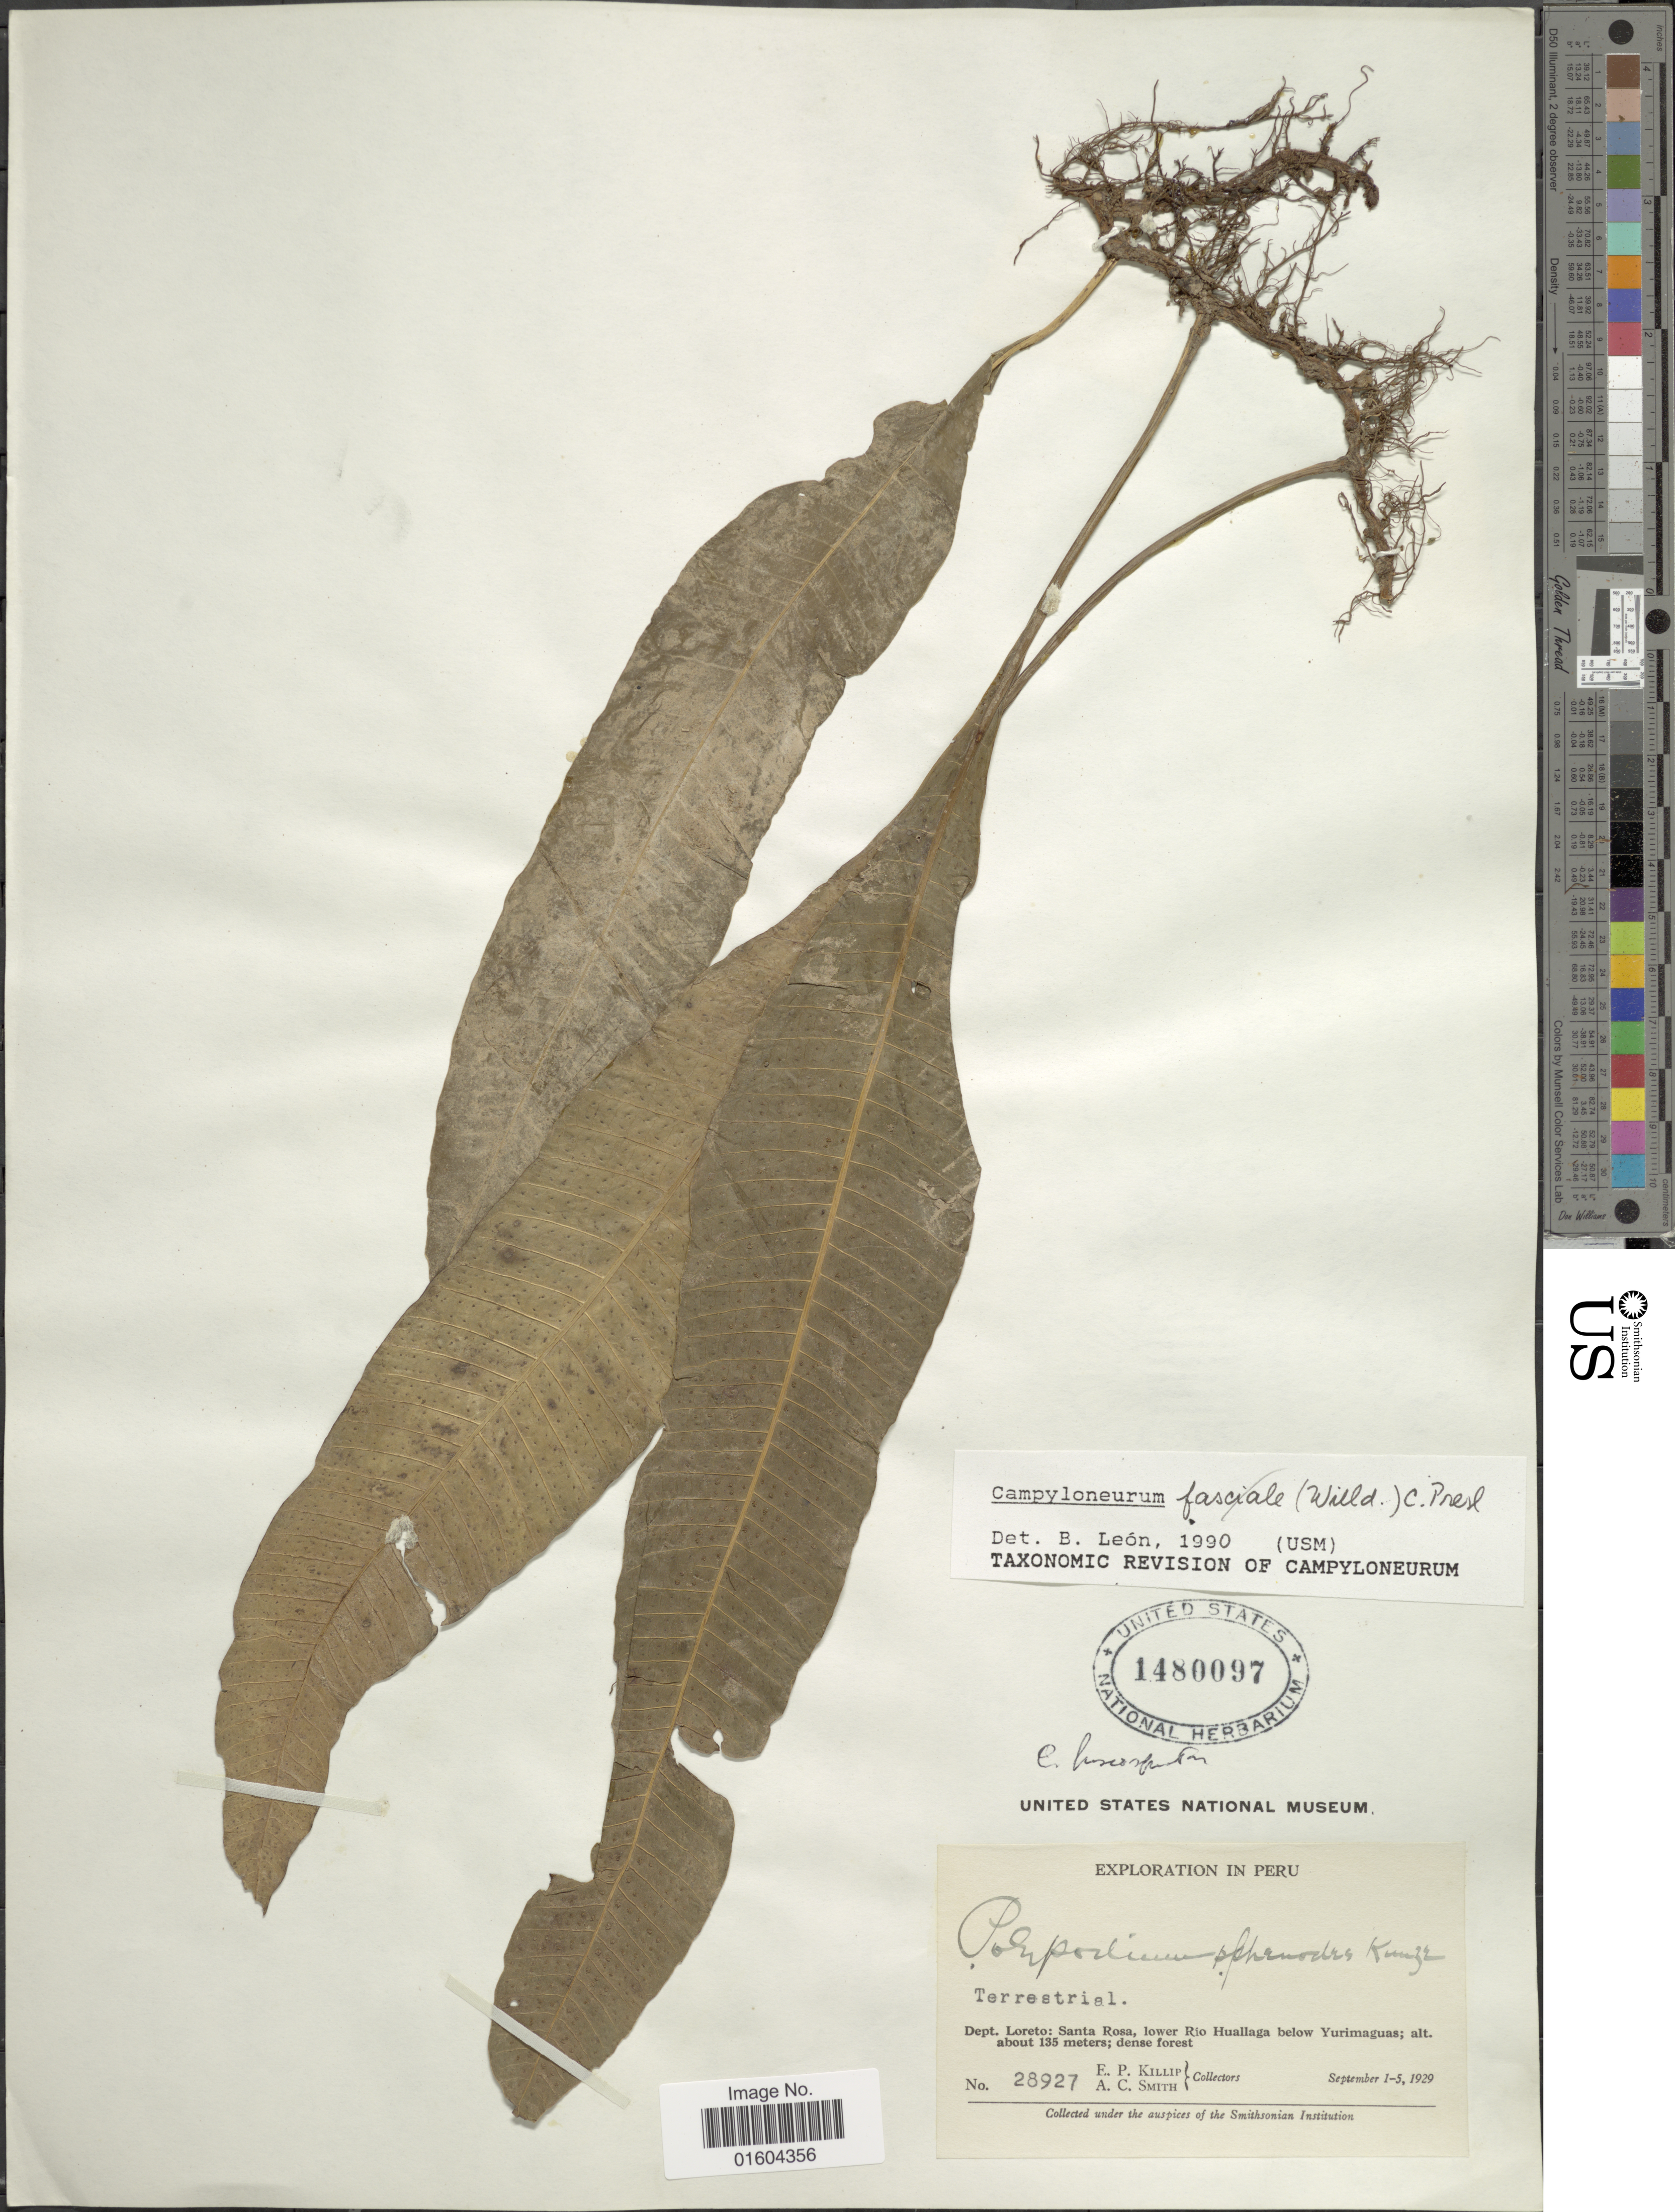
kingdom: Plantae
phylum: Tracheophyta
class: Polypodiopsida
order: Polypodiales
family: Polypodiaceae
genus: Campyloneurum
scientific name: Campyloneurum fuscosquamatum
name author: Lellinger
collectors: E. P. Killip & A. C. Smith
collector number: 28927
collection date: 1929-09-01/1929-09-05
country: Peru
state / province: Loreto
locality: Peru, Dept. Loreto: Santa Rosa, lower Rio Huallaga below Yurimaguas.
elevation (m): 135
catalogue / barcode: US 1480097